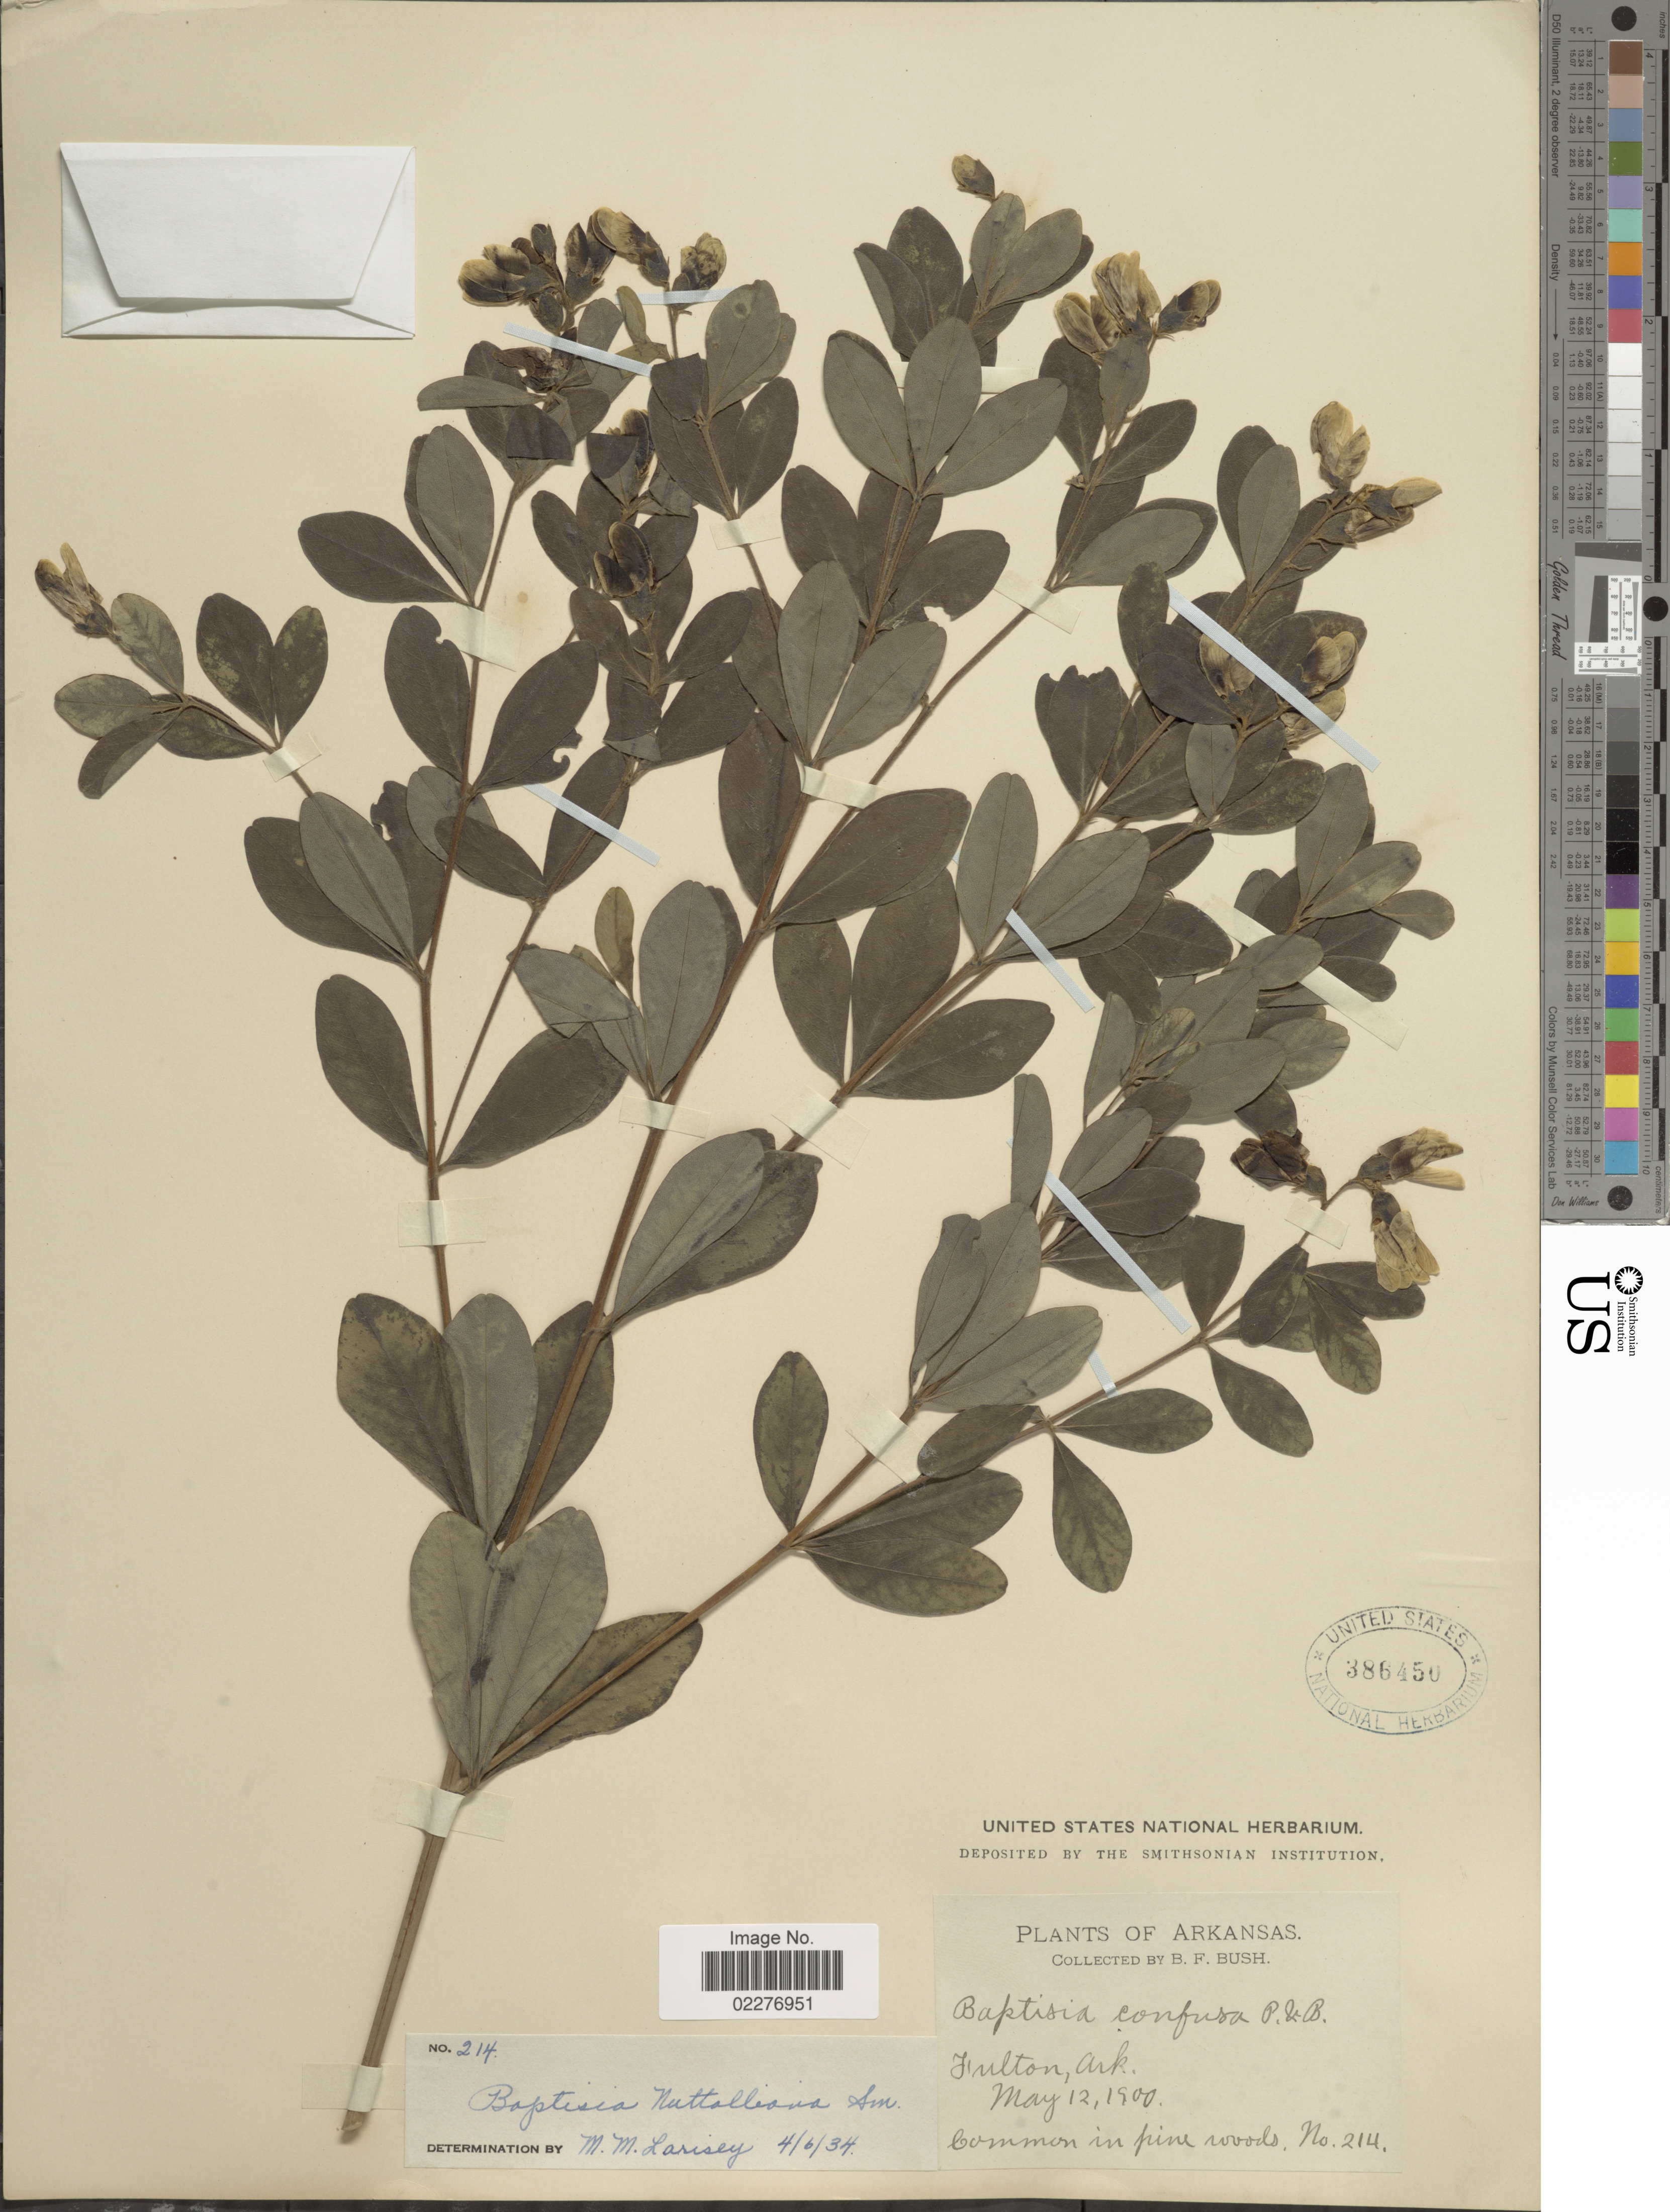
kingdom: Plantae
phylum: Tracheophyta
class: Magnoliopsida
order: Fabales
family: Fabaceae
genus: Baptisia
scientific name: Baptisia nuttalliana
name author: Small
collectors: B. F. Bush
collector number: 214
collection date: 1900-05-12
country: United States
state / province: Arkansas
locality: Hulton, Common in pine woods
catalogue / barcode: US 386450